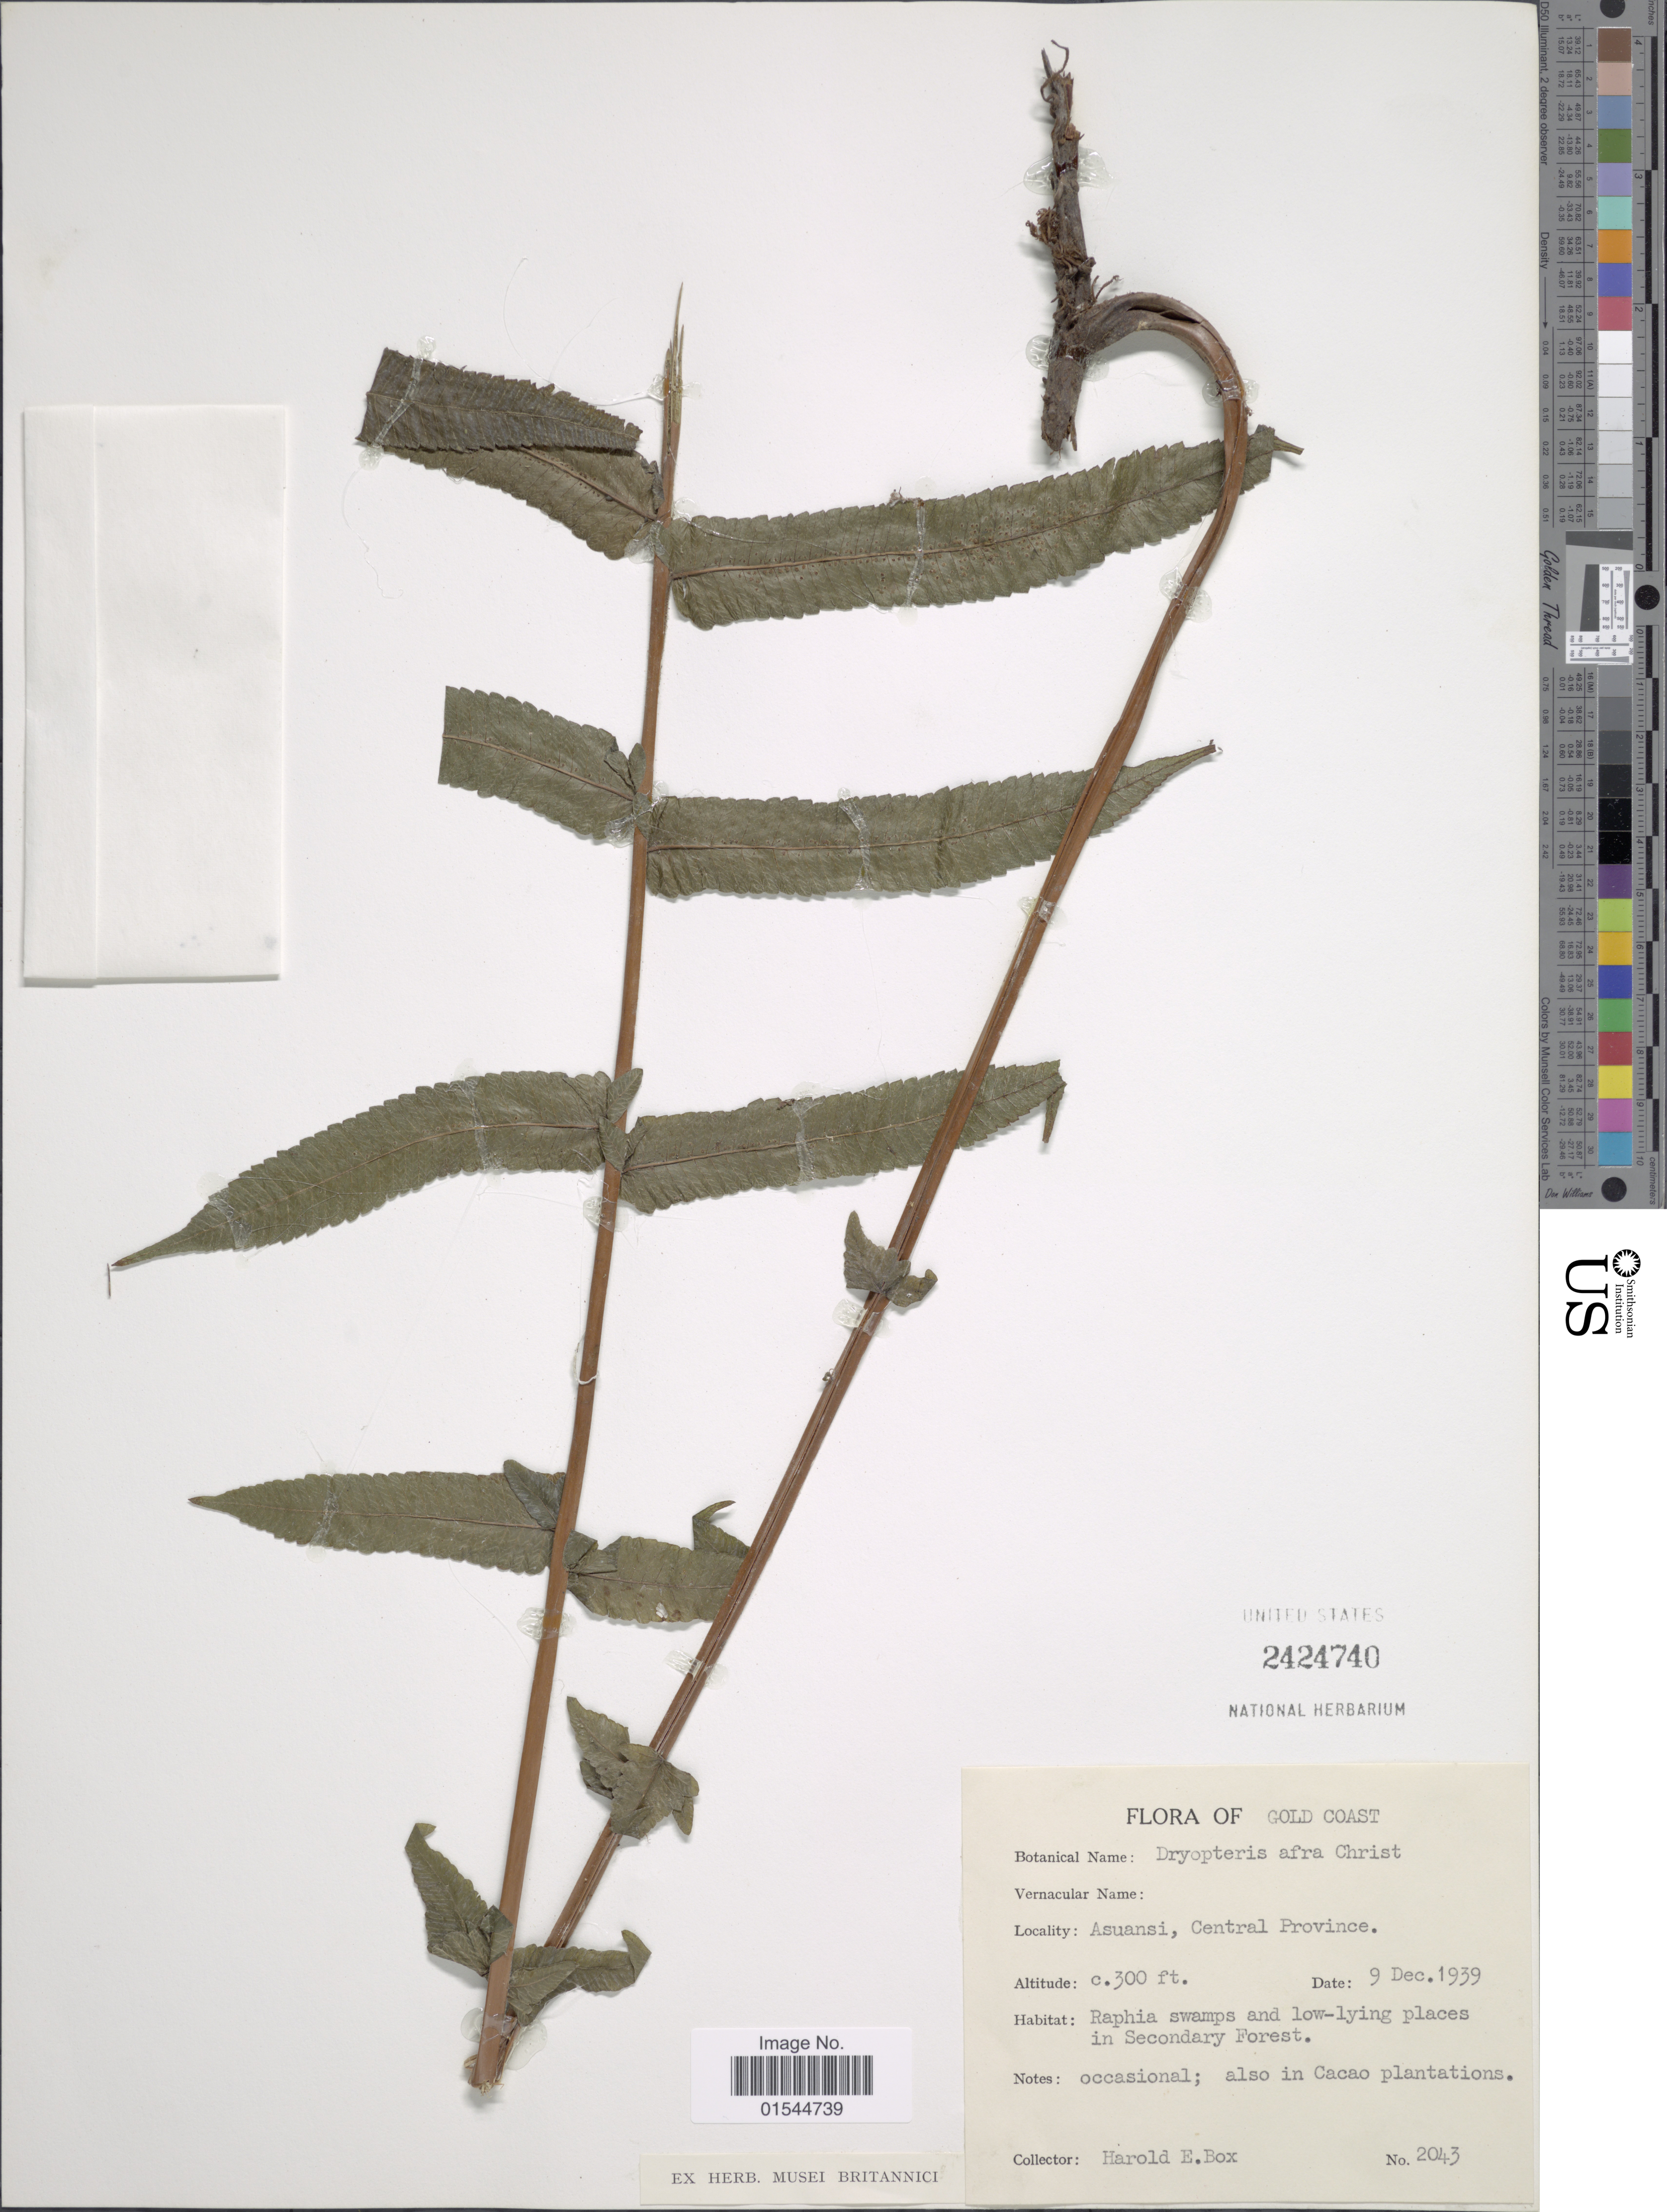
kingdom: Plantae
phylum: Tracheophyta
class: Polypodiopsida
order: Polypodiales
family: Thelypteridaceae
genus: Pneumatopteris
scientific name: Pneumatopteris afra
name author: (Christ) Holttum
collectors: H. E. Box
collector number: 2043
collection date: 1939-12-09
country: Ghana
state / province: Central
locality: Gold Coast, Asuansi, Central Province, Raphia swamps and low-lying places in Secondary Forest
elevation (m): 91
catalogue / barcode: US 2424740